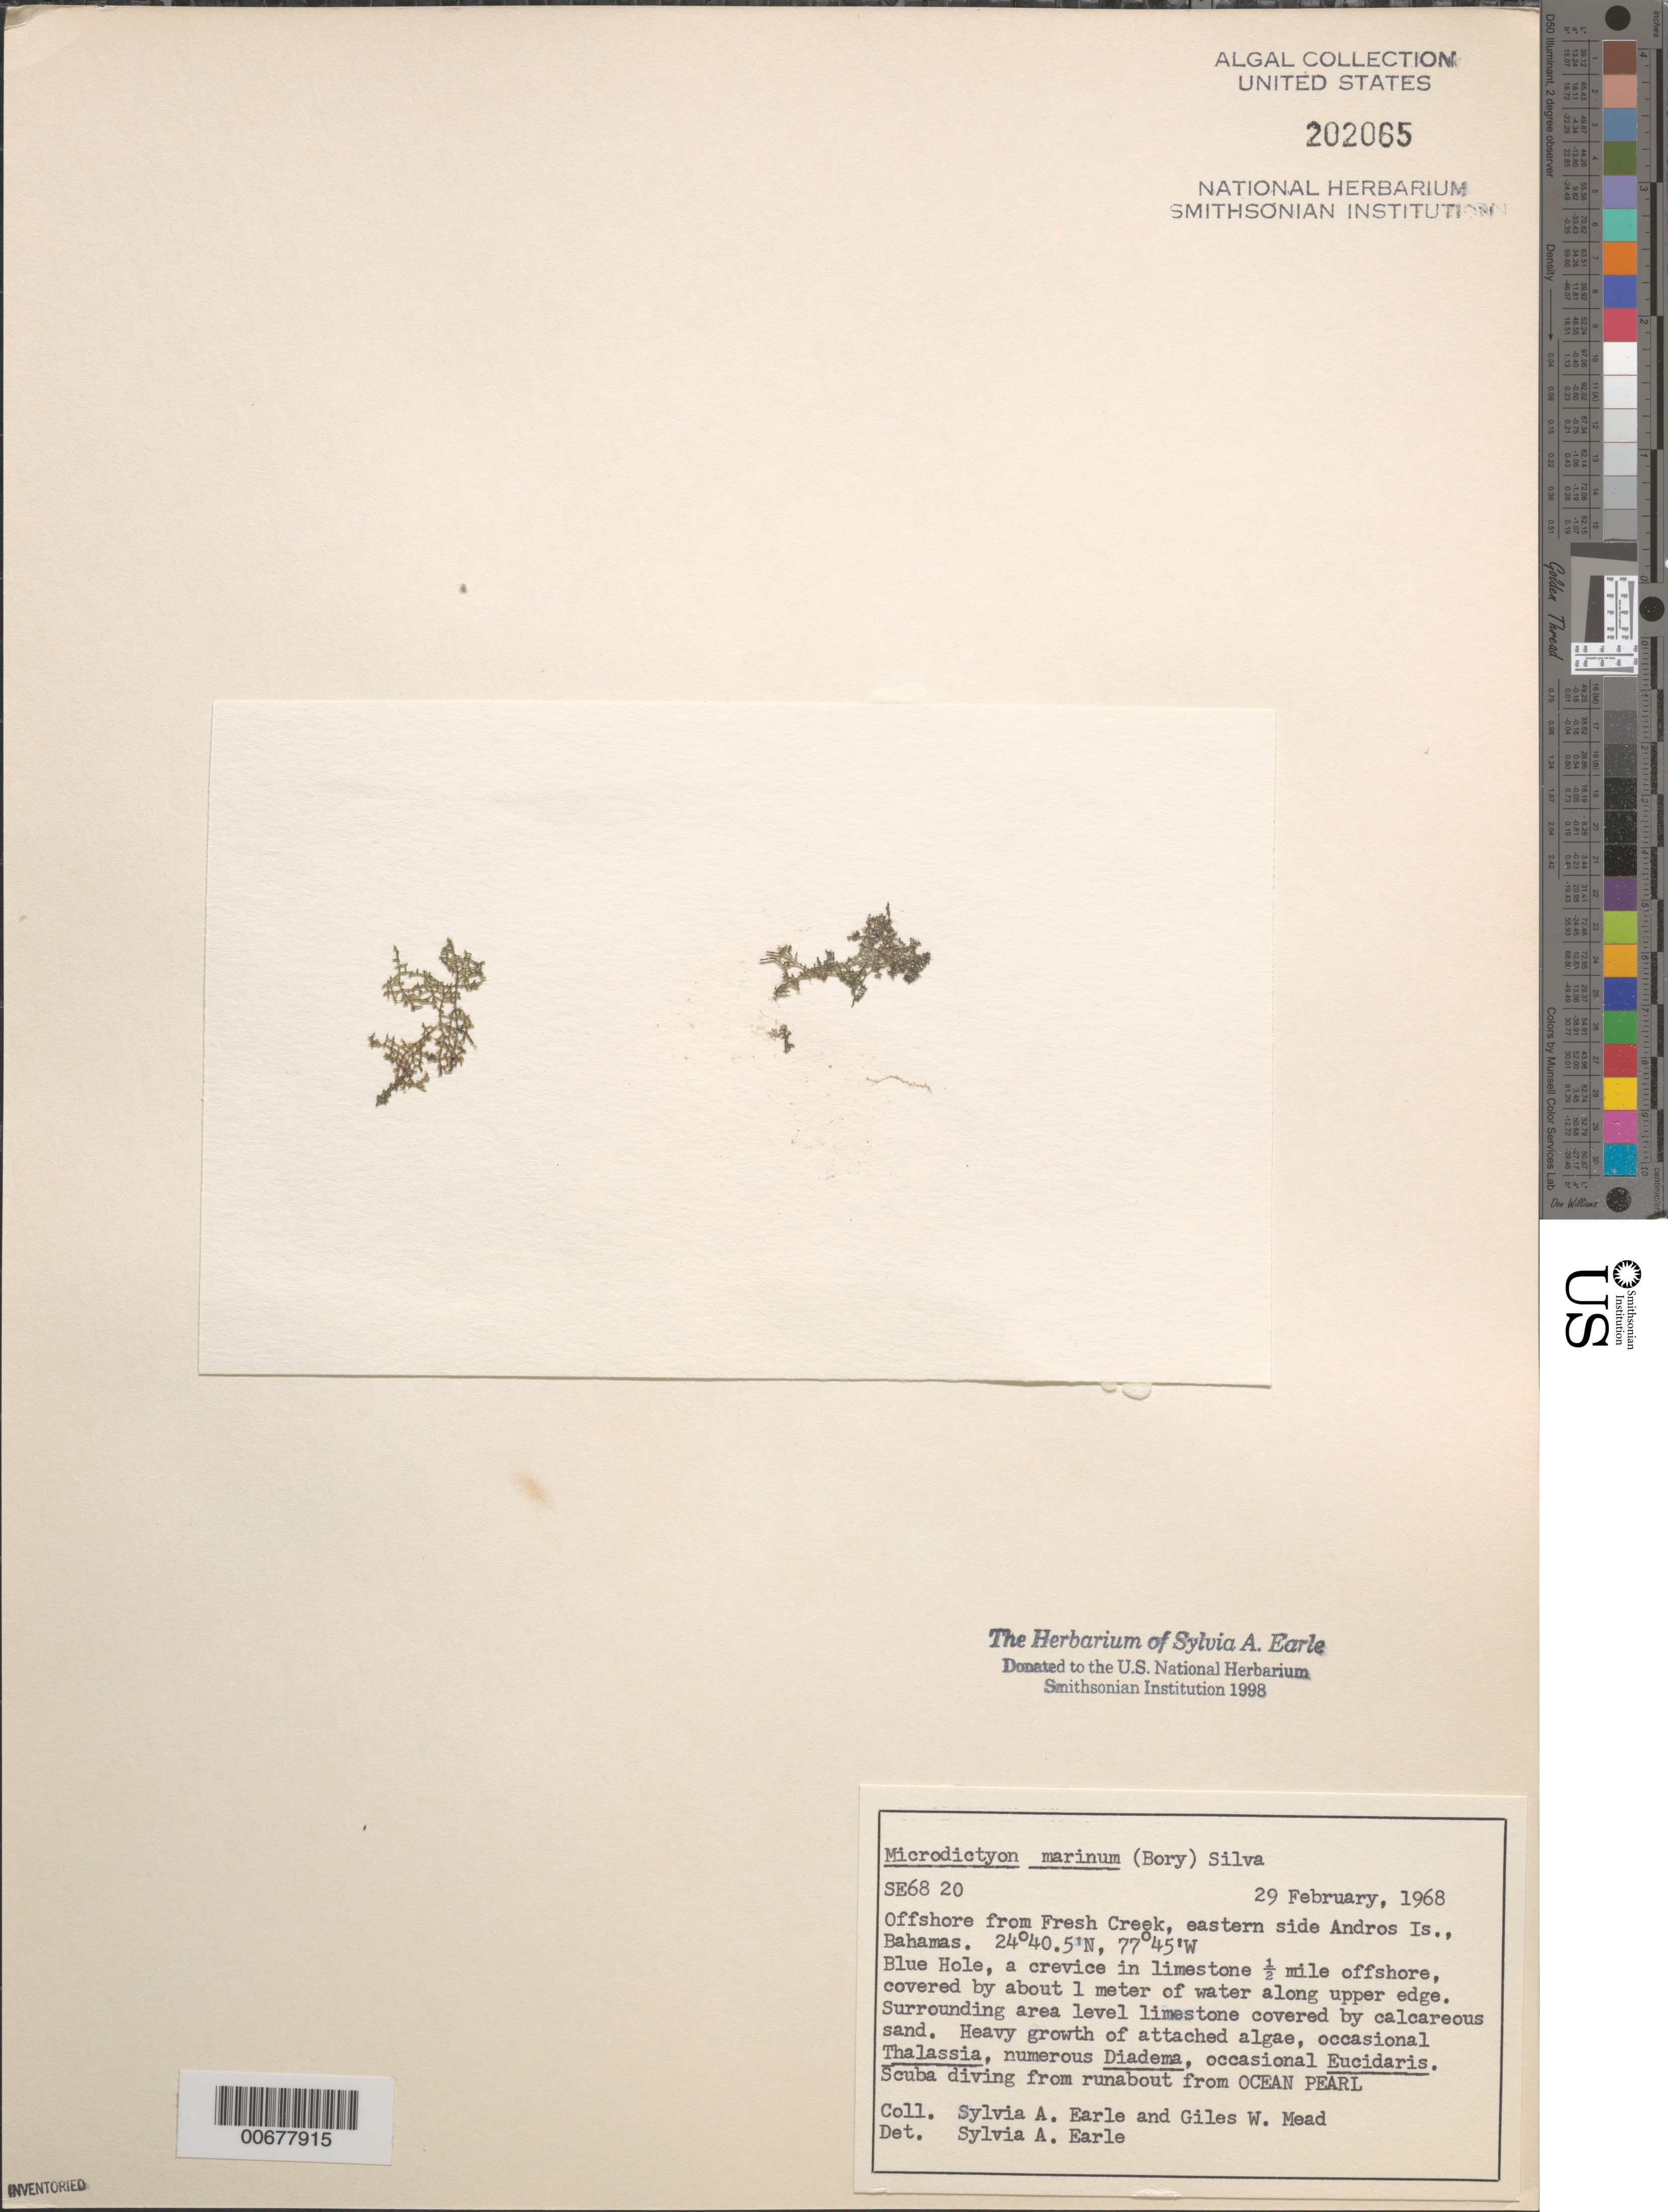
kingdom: Plantae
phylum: Chlorophyta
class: Ulvophyceae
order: Cladophorales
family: Anadyomenaceae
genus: Microdictyon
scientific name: Microdictyon marinum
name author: (Bory) P.C. Silva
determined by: Earle, S. A.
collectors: S. A. Earle & G. W. Mead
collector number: SE 6820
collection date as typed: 29 Feb 1968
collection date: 1968-02-29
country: Bahamas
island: Andros Island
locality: Blue Hole, off Fresh Creek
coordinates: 24 40.5' N, 77 45' W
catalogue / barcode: US 202065